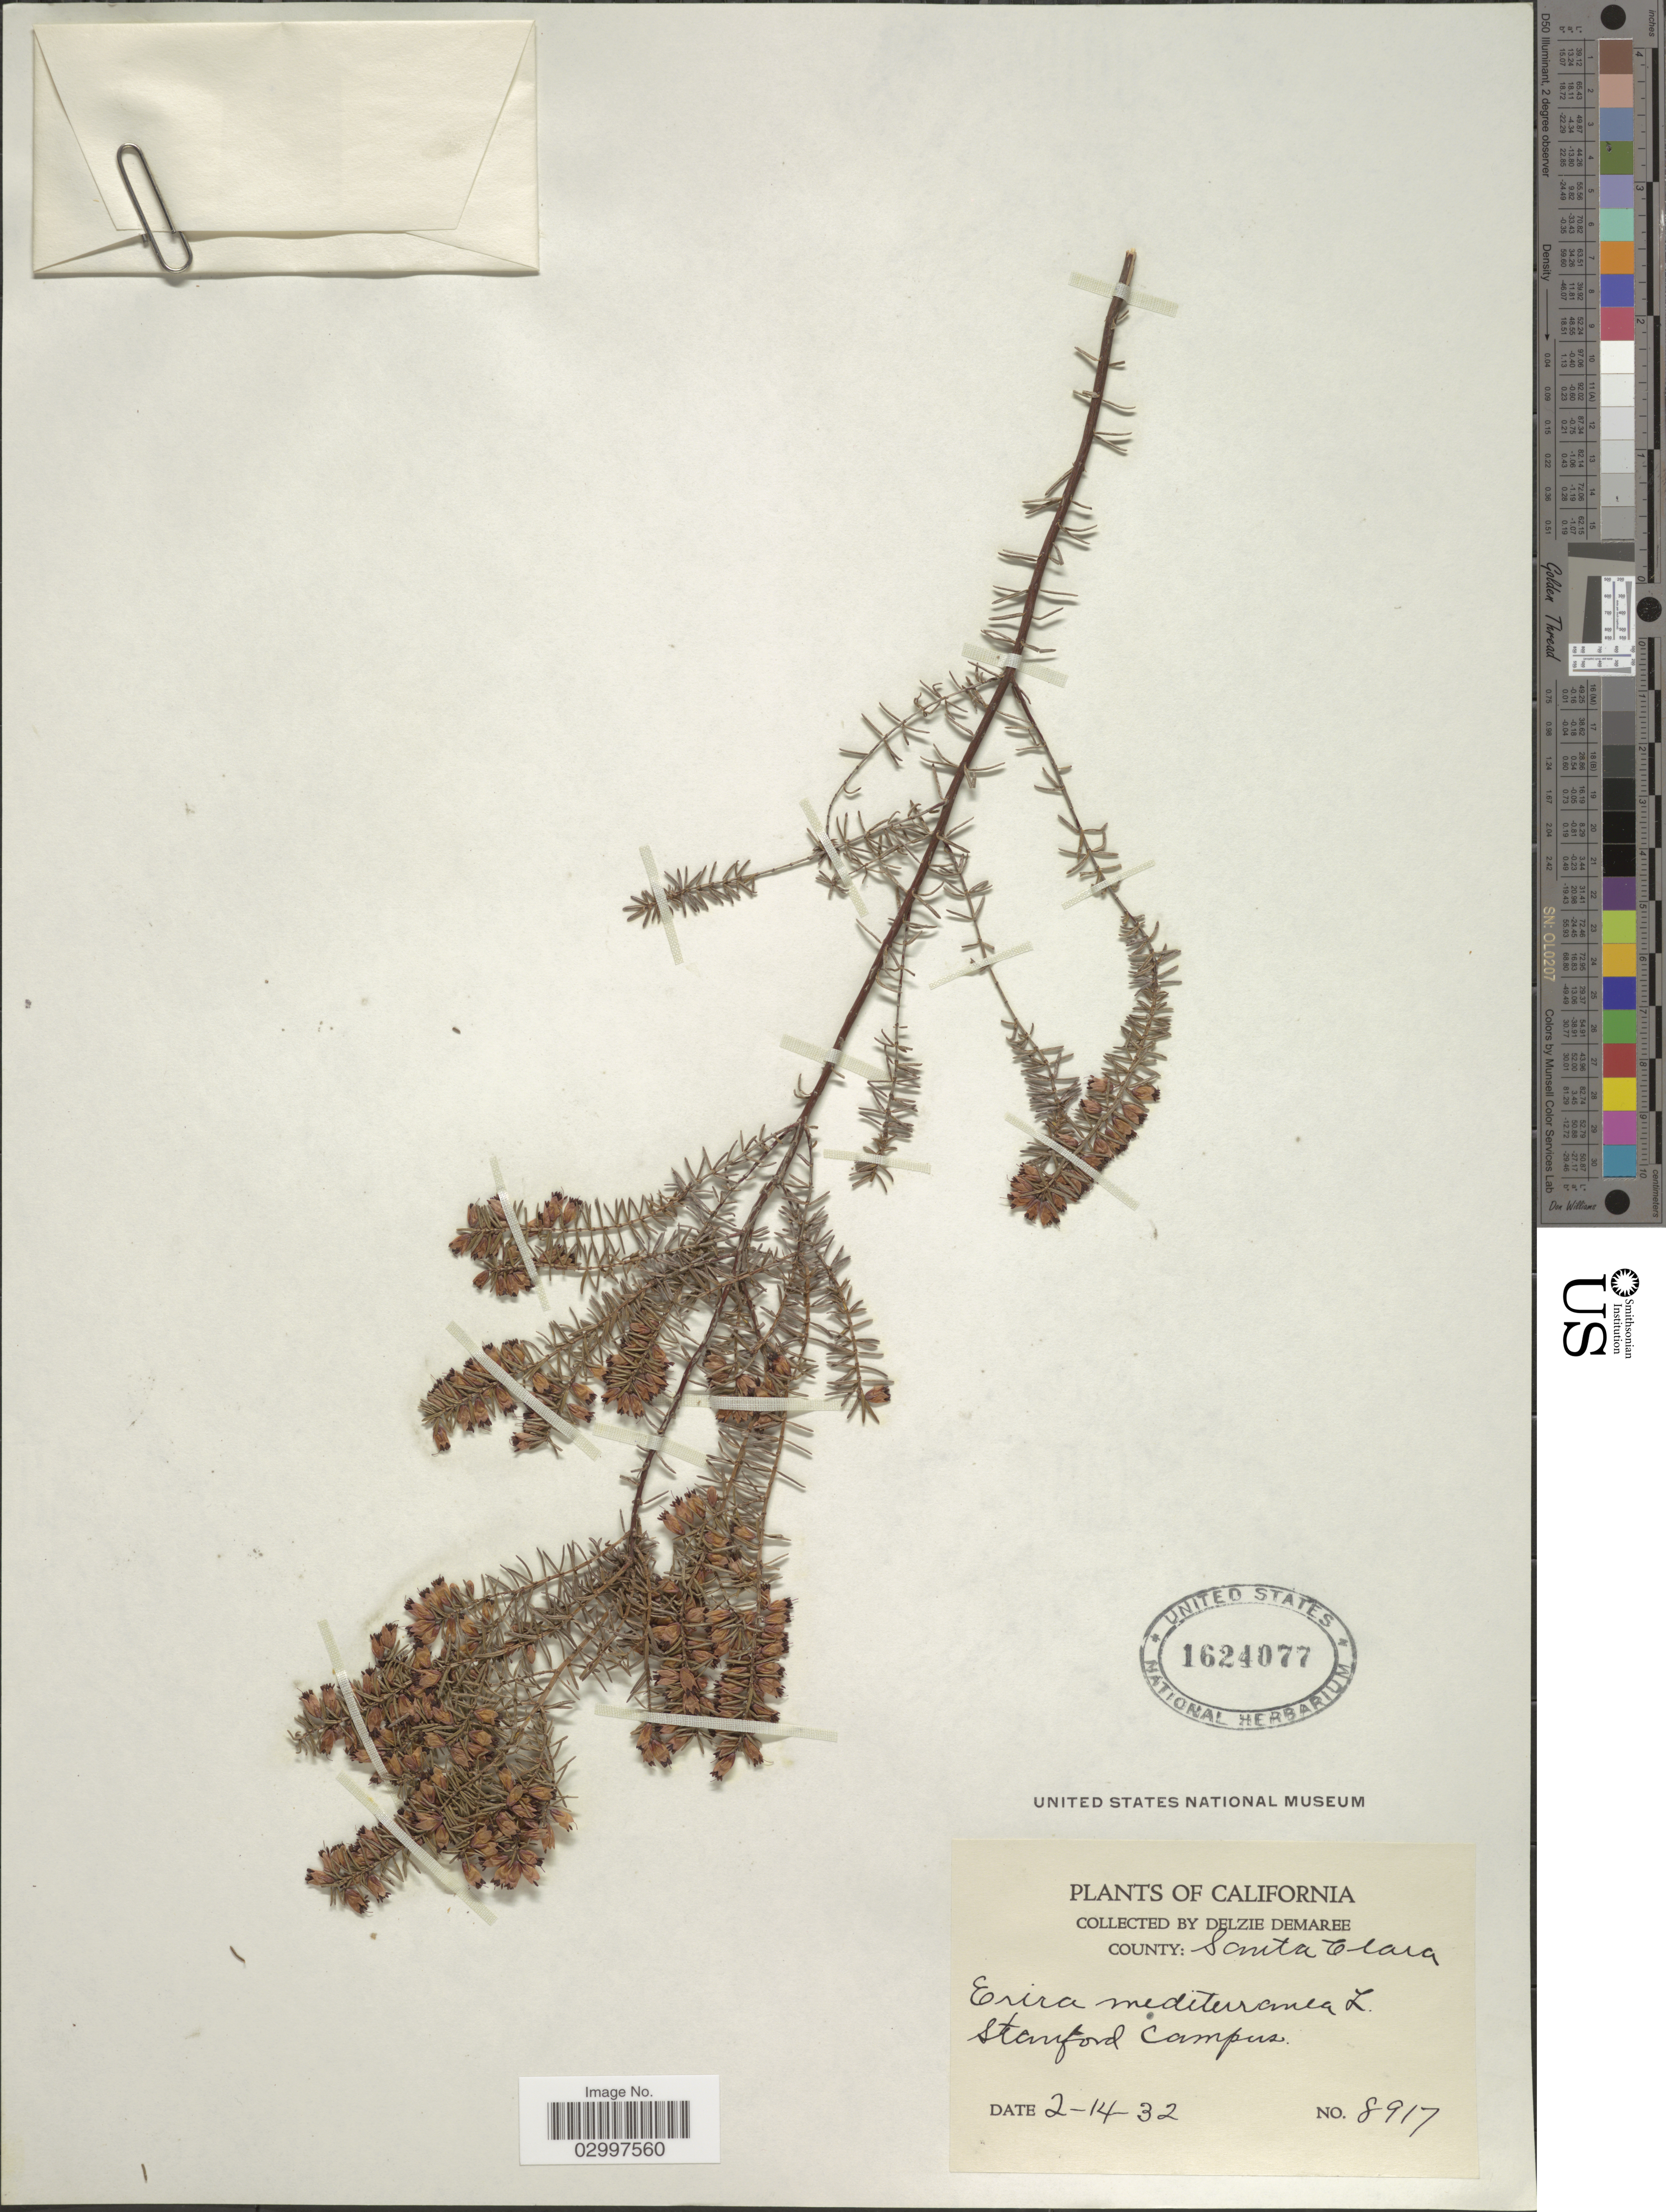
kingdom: Plantae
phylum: Tracheophyta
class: Magnoliopsida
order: Ericales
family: Ericaceae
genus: Erica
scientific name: Erica mediterranea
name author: L.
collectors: D. Demaree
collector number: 8917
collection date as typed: Transcribed d/m/y: 14/2/32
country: United States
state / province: California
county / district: Santa Clara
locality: County: Santa Clara. Stanford Campus.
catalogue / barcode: US 1624077